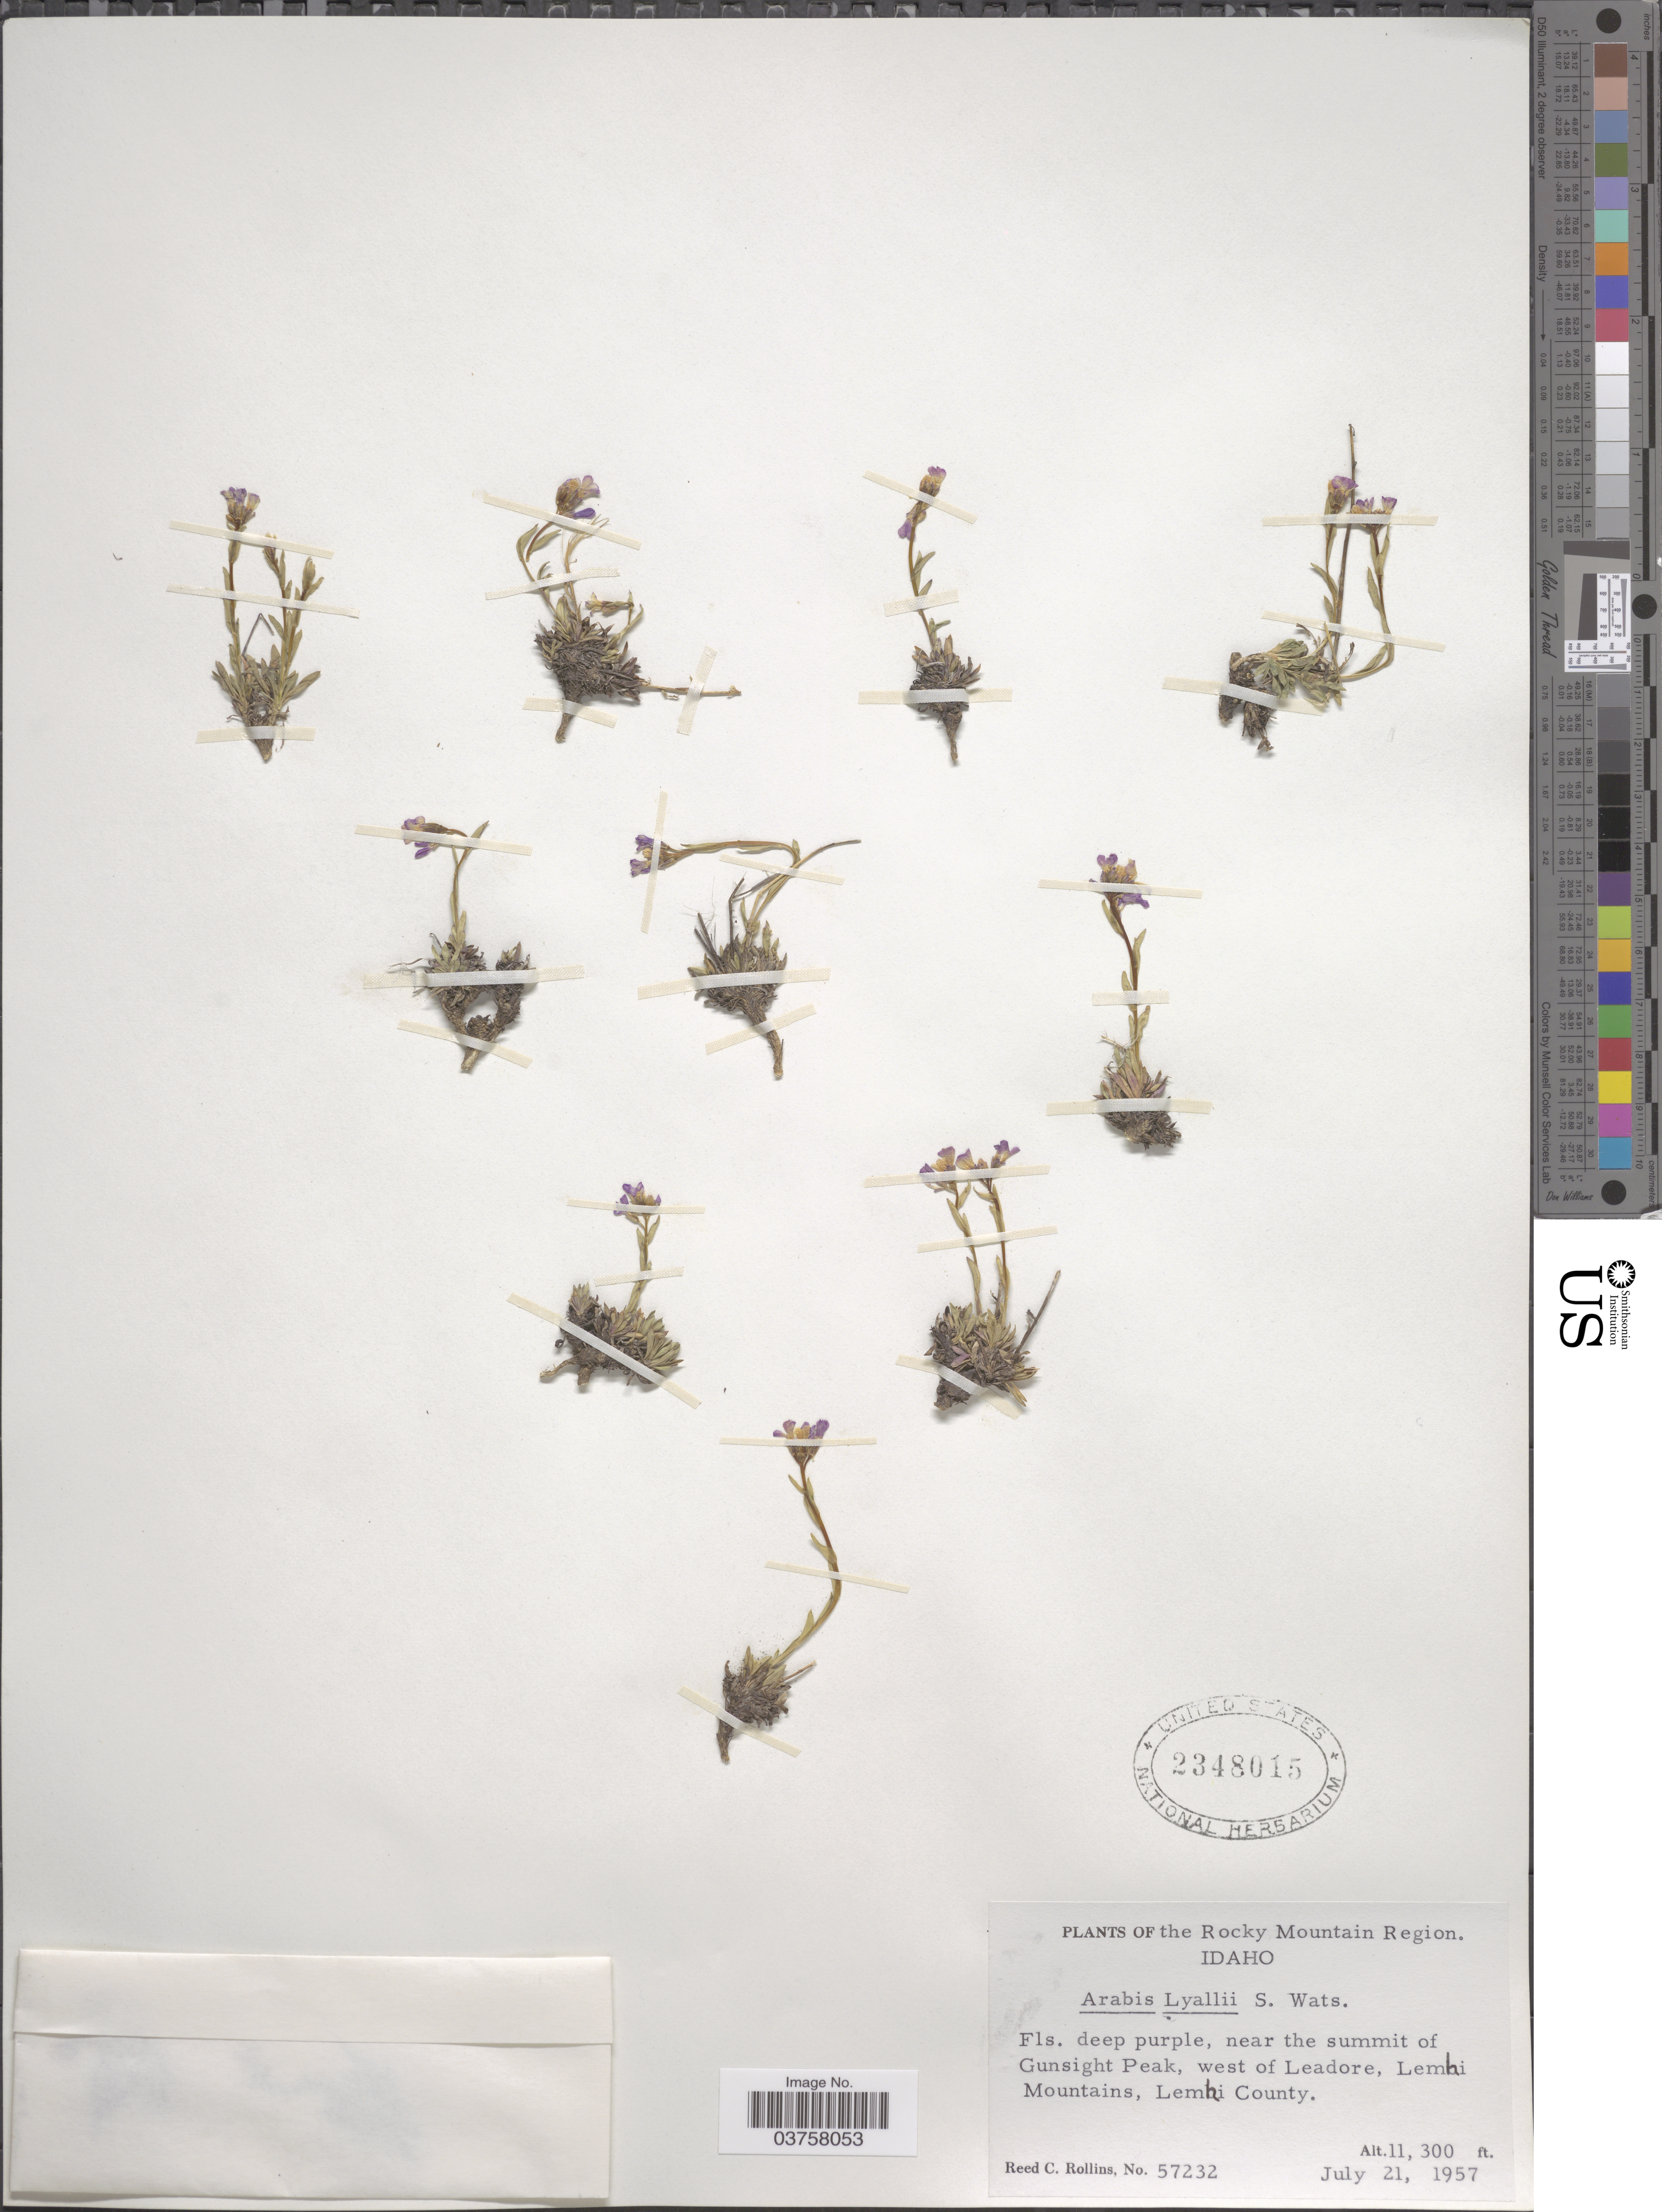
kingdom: Plantae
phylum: Tracheophyta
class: Magnoliopsida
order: Brassicales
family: Brassicaceae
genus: Arabis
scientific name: Arabis lyallii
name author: S. Watson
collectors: R. C. Rollins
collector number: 57232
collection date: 1957-07-21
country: United States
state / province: Idaho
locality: The Rocky Mountain Region. near the summit of Gunsight Peak, west of Leadore, Lemhi Mountains, Lemhi County.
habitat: near the summit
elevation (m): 3444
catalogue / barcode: US 2348015